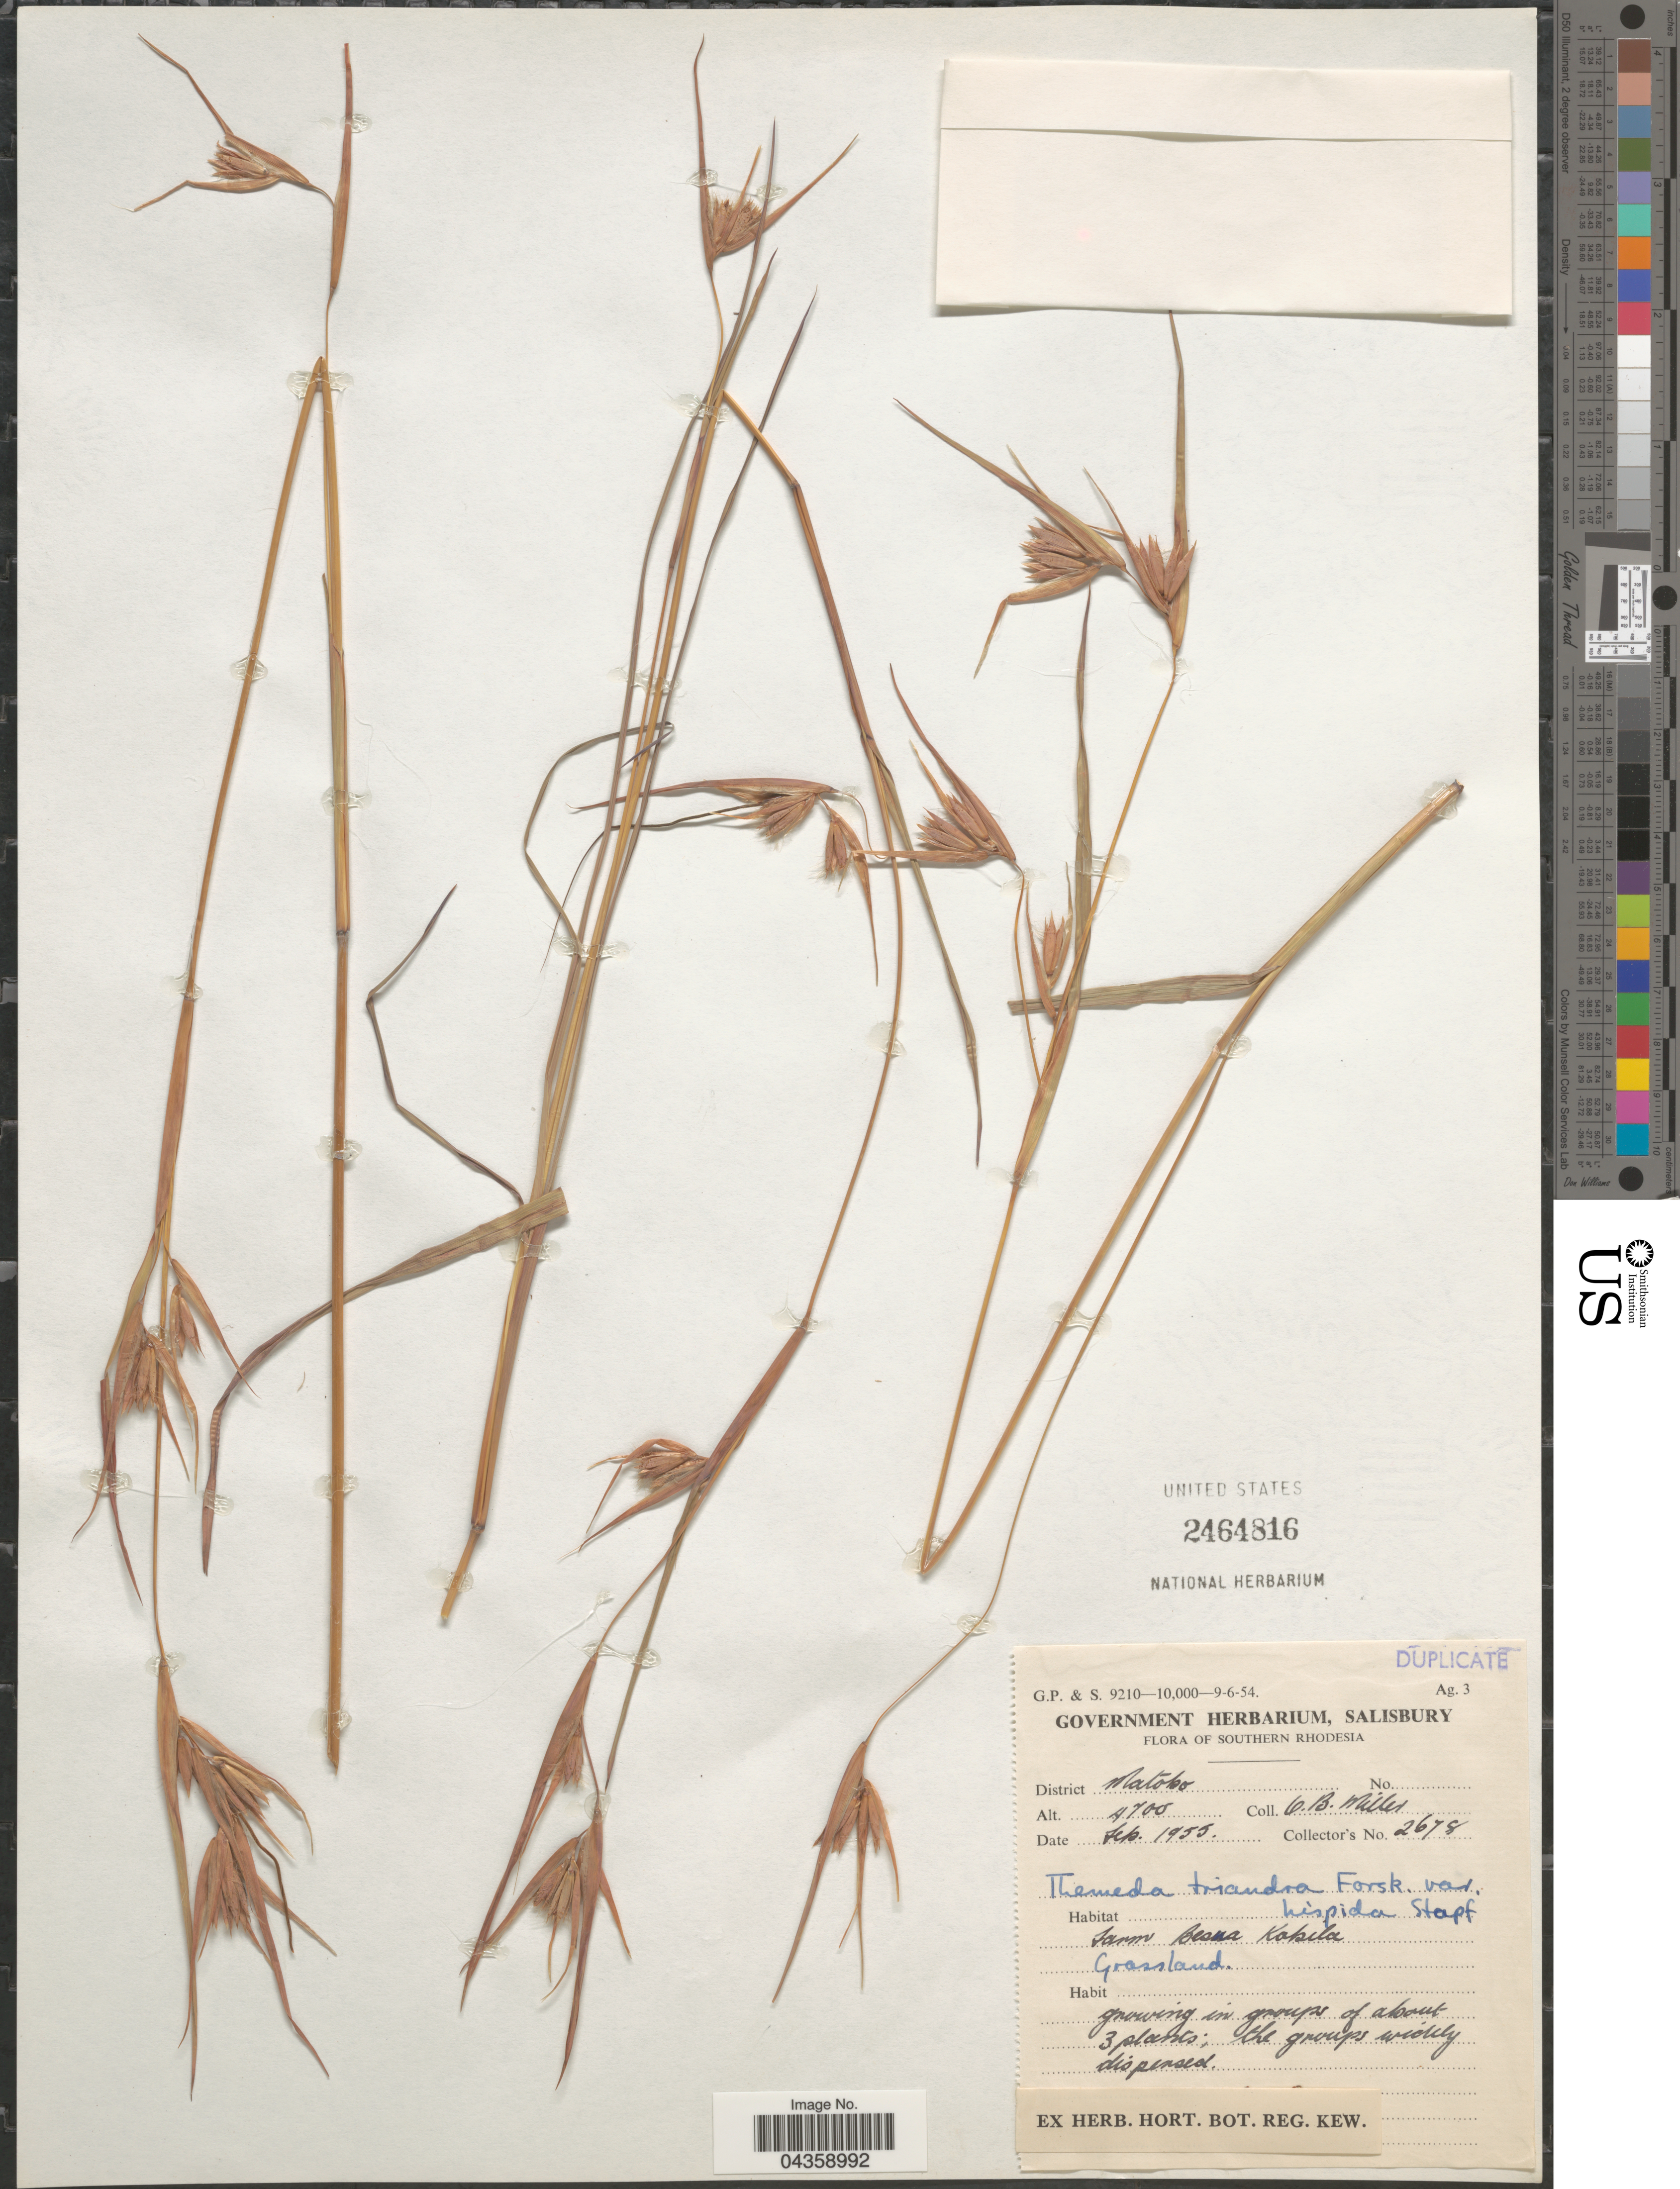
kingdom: Plantae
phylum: Tracheophyta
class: Liliopsida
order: Poales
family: Poaceae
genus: Themeda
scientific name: Themeda triandra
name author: Forssk.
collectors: G. Miller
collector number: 2678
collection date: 1955-02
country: Zimbabwe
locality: Southern Rhodesia. District Matoko. Farm Besna Kobila.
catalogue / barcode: US 2464816